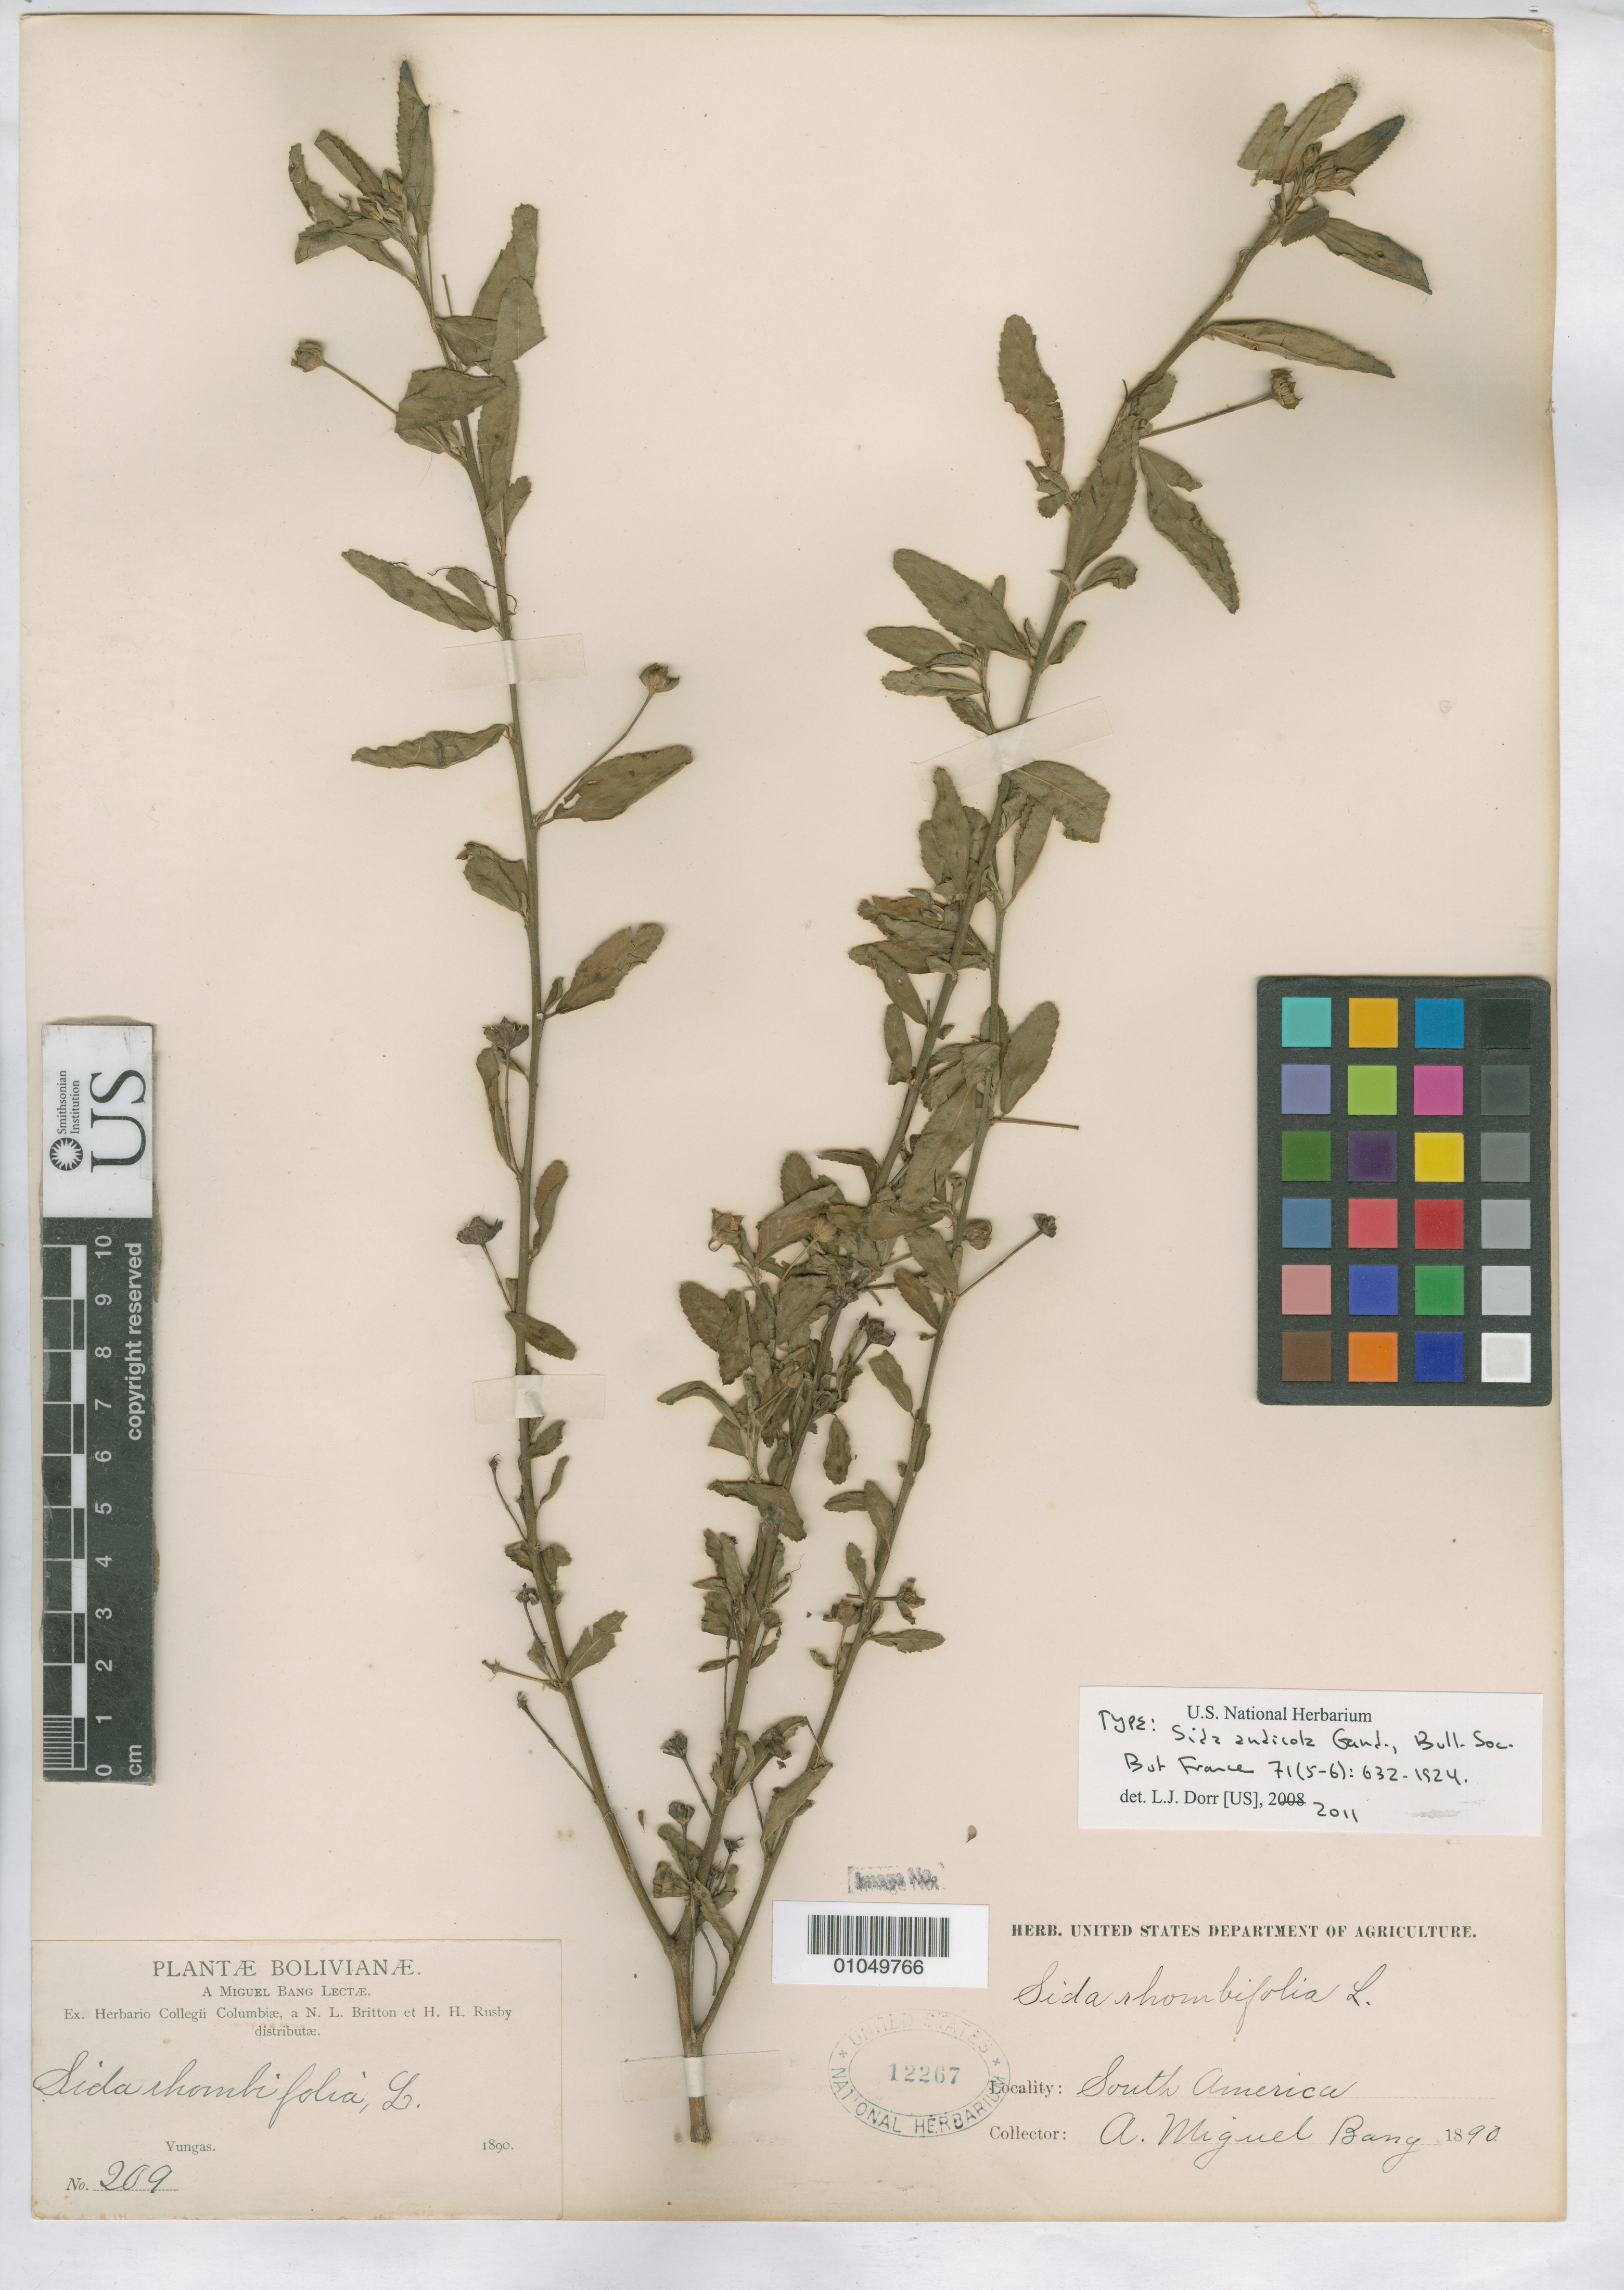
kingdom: Plantae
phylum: Tracheophyta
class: Magnoliopsida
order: Malvales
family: Malvaceae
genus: Sida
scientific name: Sida andicola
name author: Gand.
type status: Type Collection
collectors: M. Bang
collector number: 209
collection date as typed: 1890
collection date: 1890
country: Bolivia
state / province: La Paz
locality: Yungas.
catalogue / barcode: US 12267